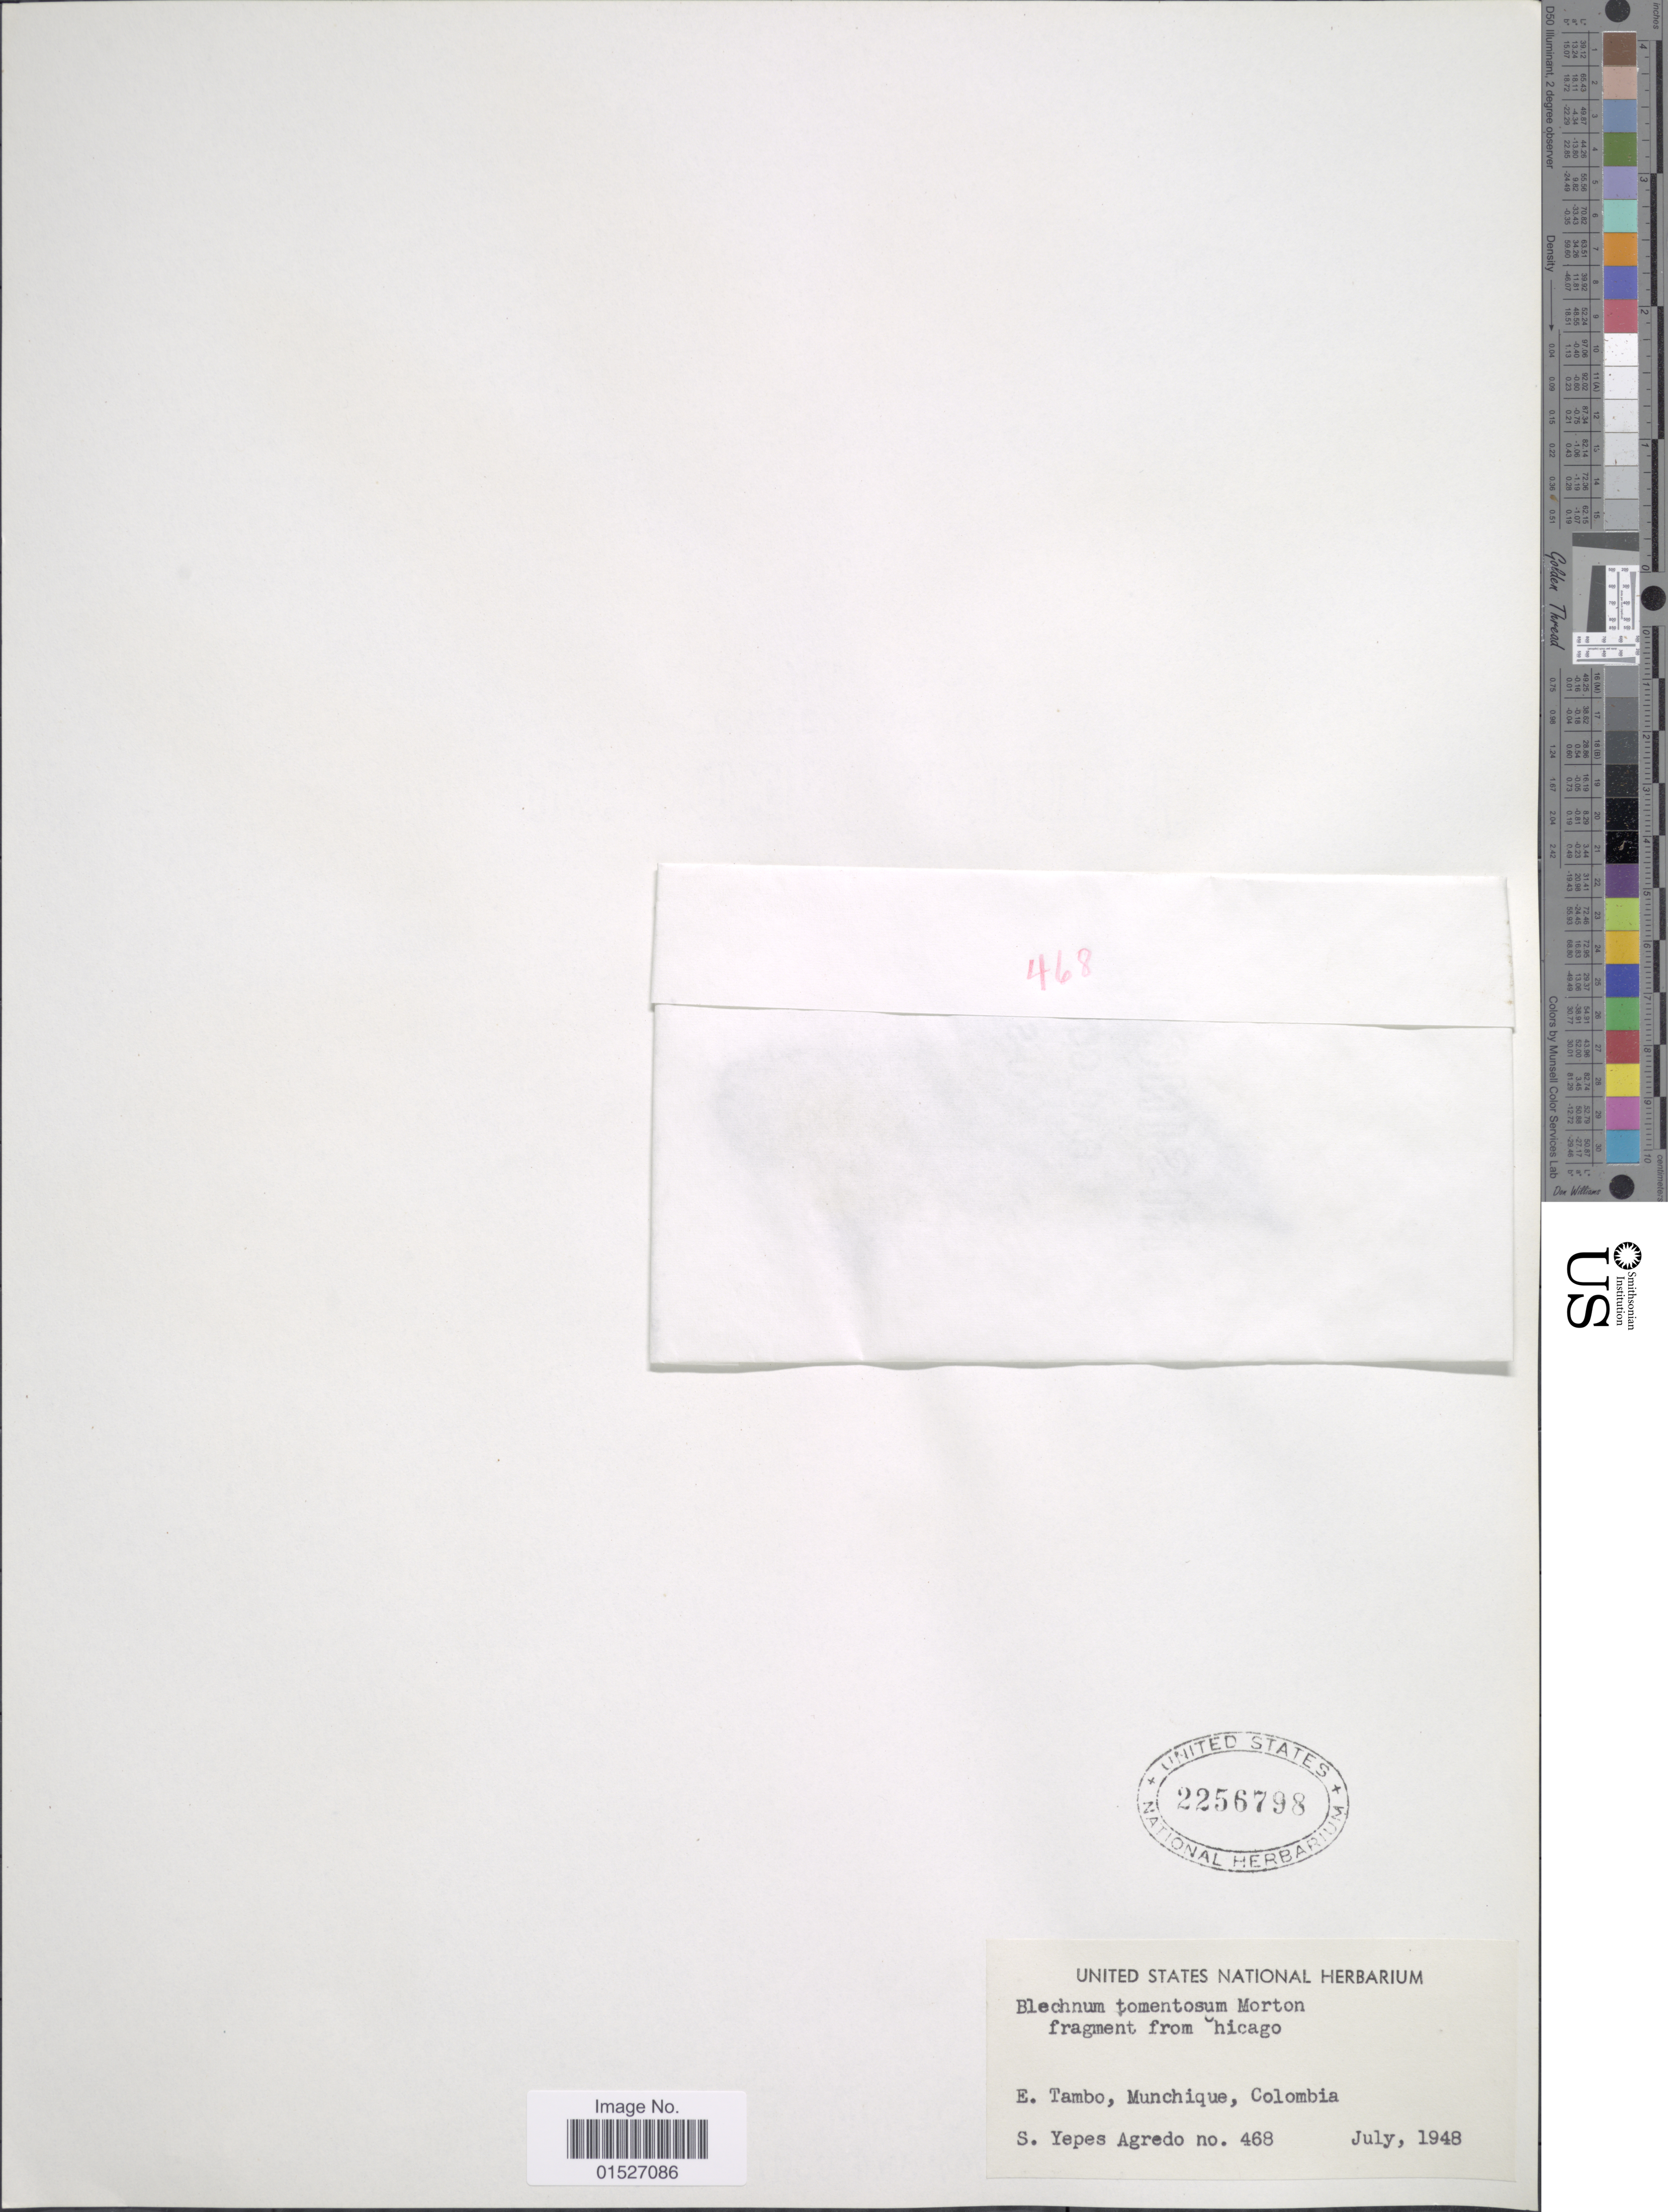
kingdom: Plantae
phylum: Tracheophyta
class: Polypodiopsida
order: Polypodiales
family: Blechnaceae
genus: Blechnum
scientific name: Blechnum tomentosum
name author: C.V. Morton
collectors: S. Yepes-Agredo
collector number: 468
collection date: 1948-07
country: Colombia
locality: E. Tambo, Munchique, Colombia.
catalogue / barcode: US 2256798